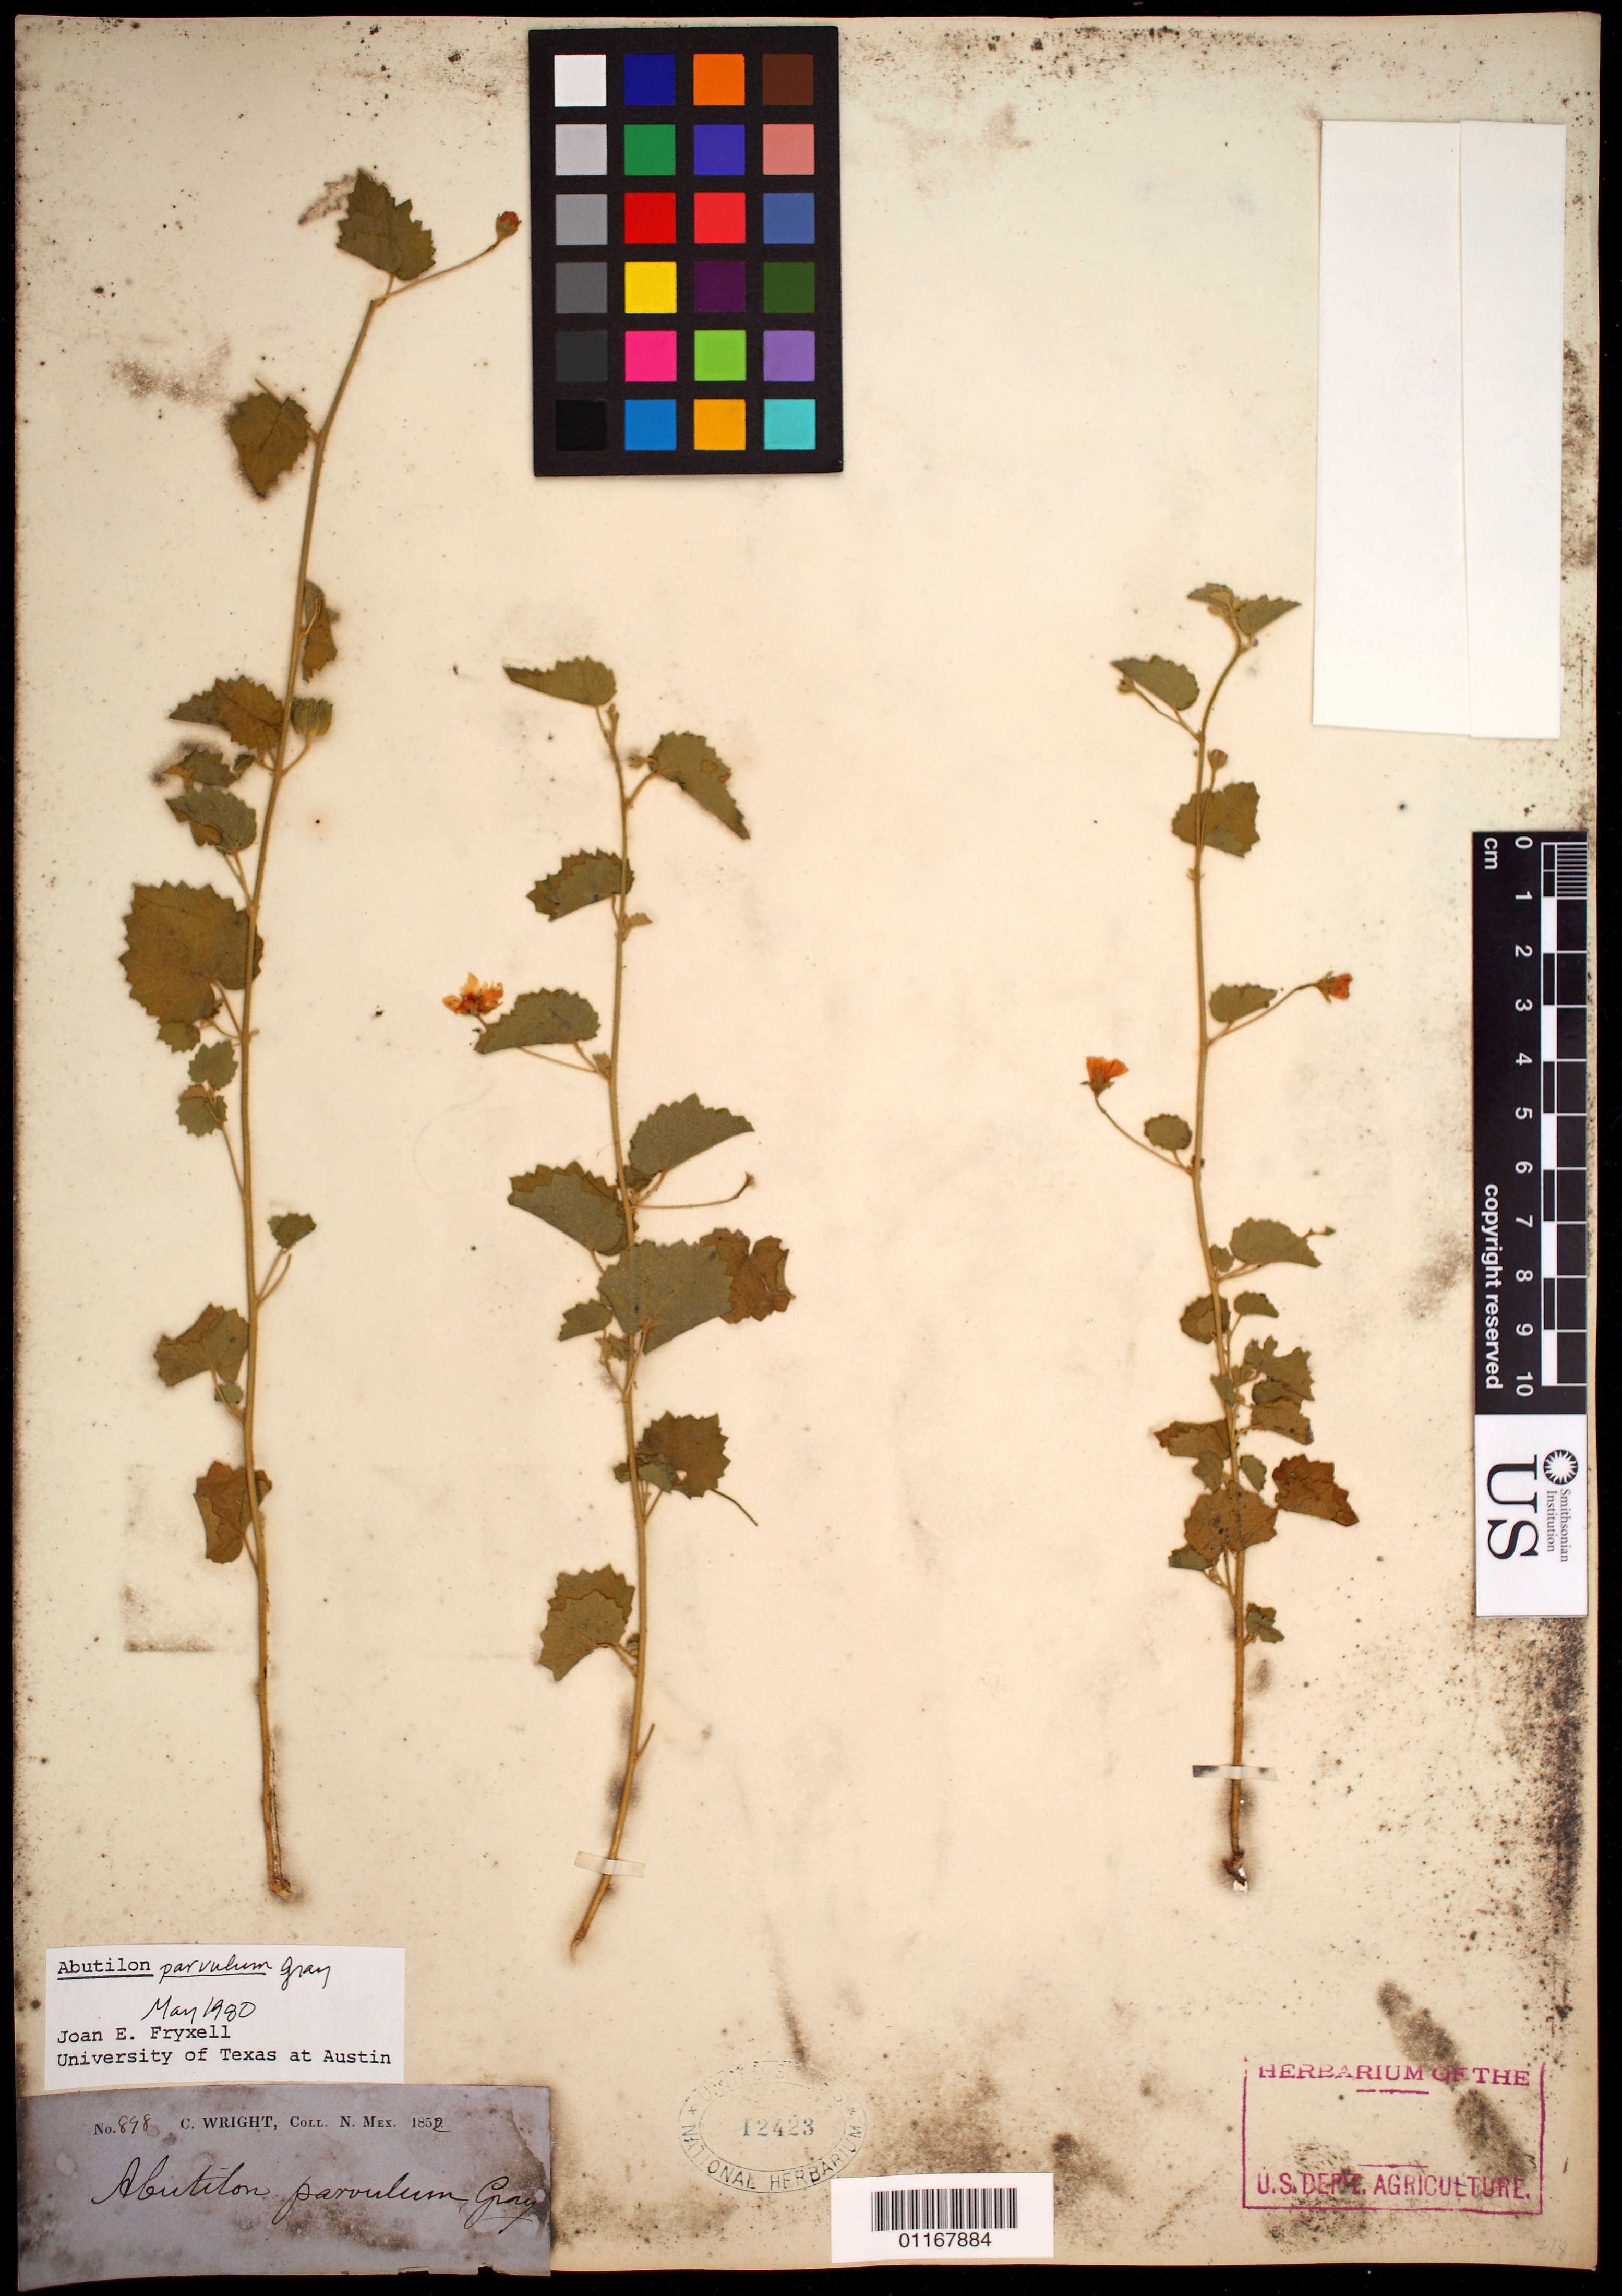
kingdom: Plantae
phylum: Tracheophyta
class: Magnoliopsida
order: Malvales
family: Malvaceae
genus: Abutilon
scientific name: Abutilon parvulum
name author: A. Gray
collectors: C. Wright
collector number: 898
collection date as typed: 1851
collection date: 1851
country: United States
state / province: New Mexico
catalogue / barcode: US 12423